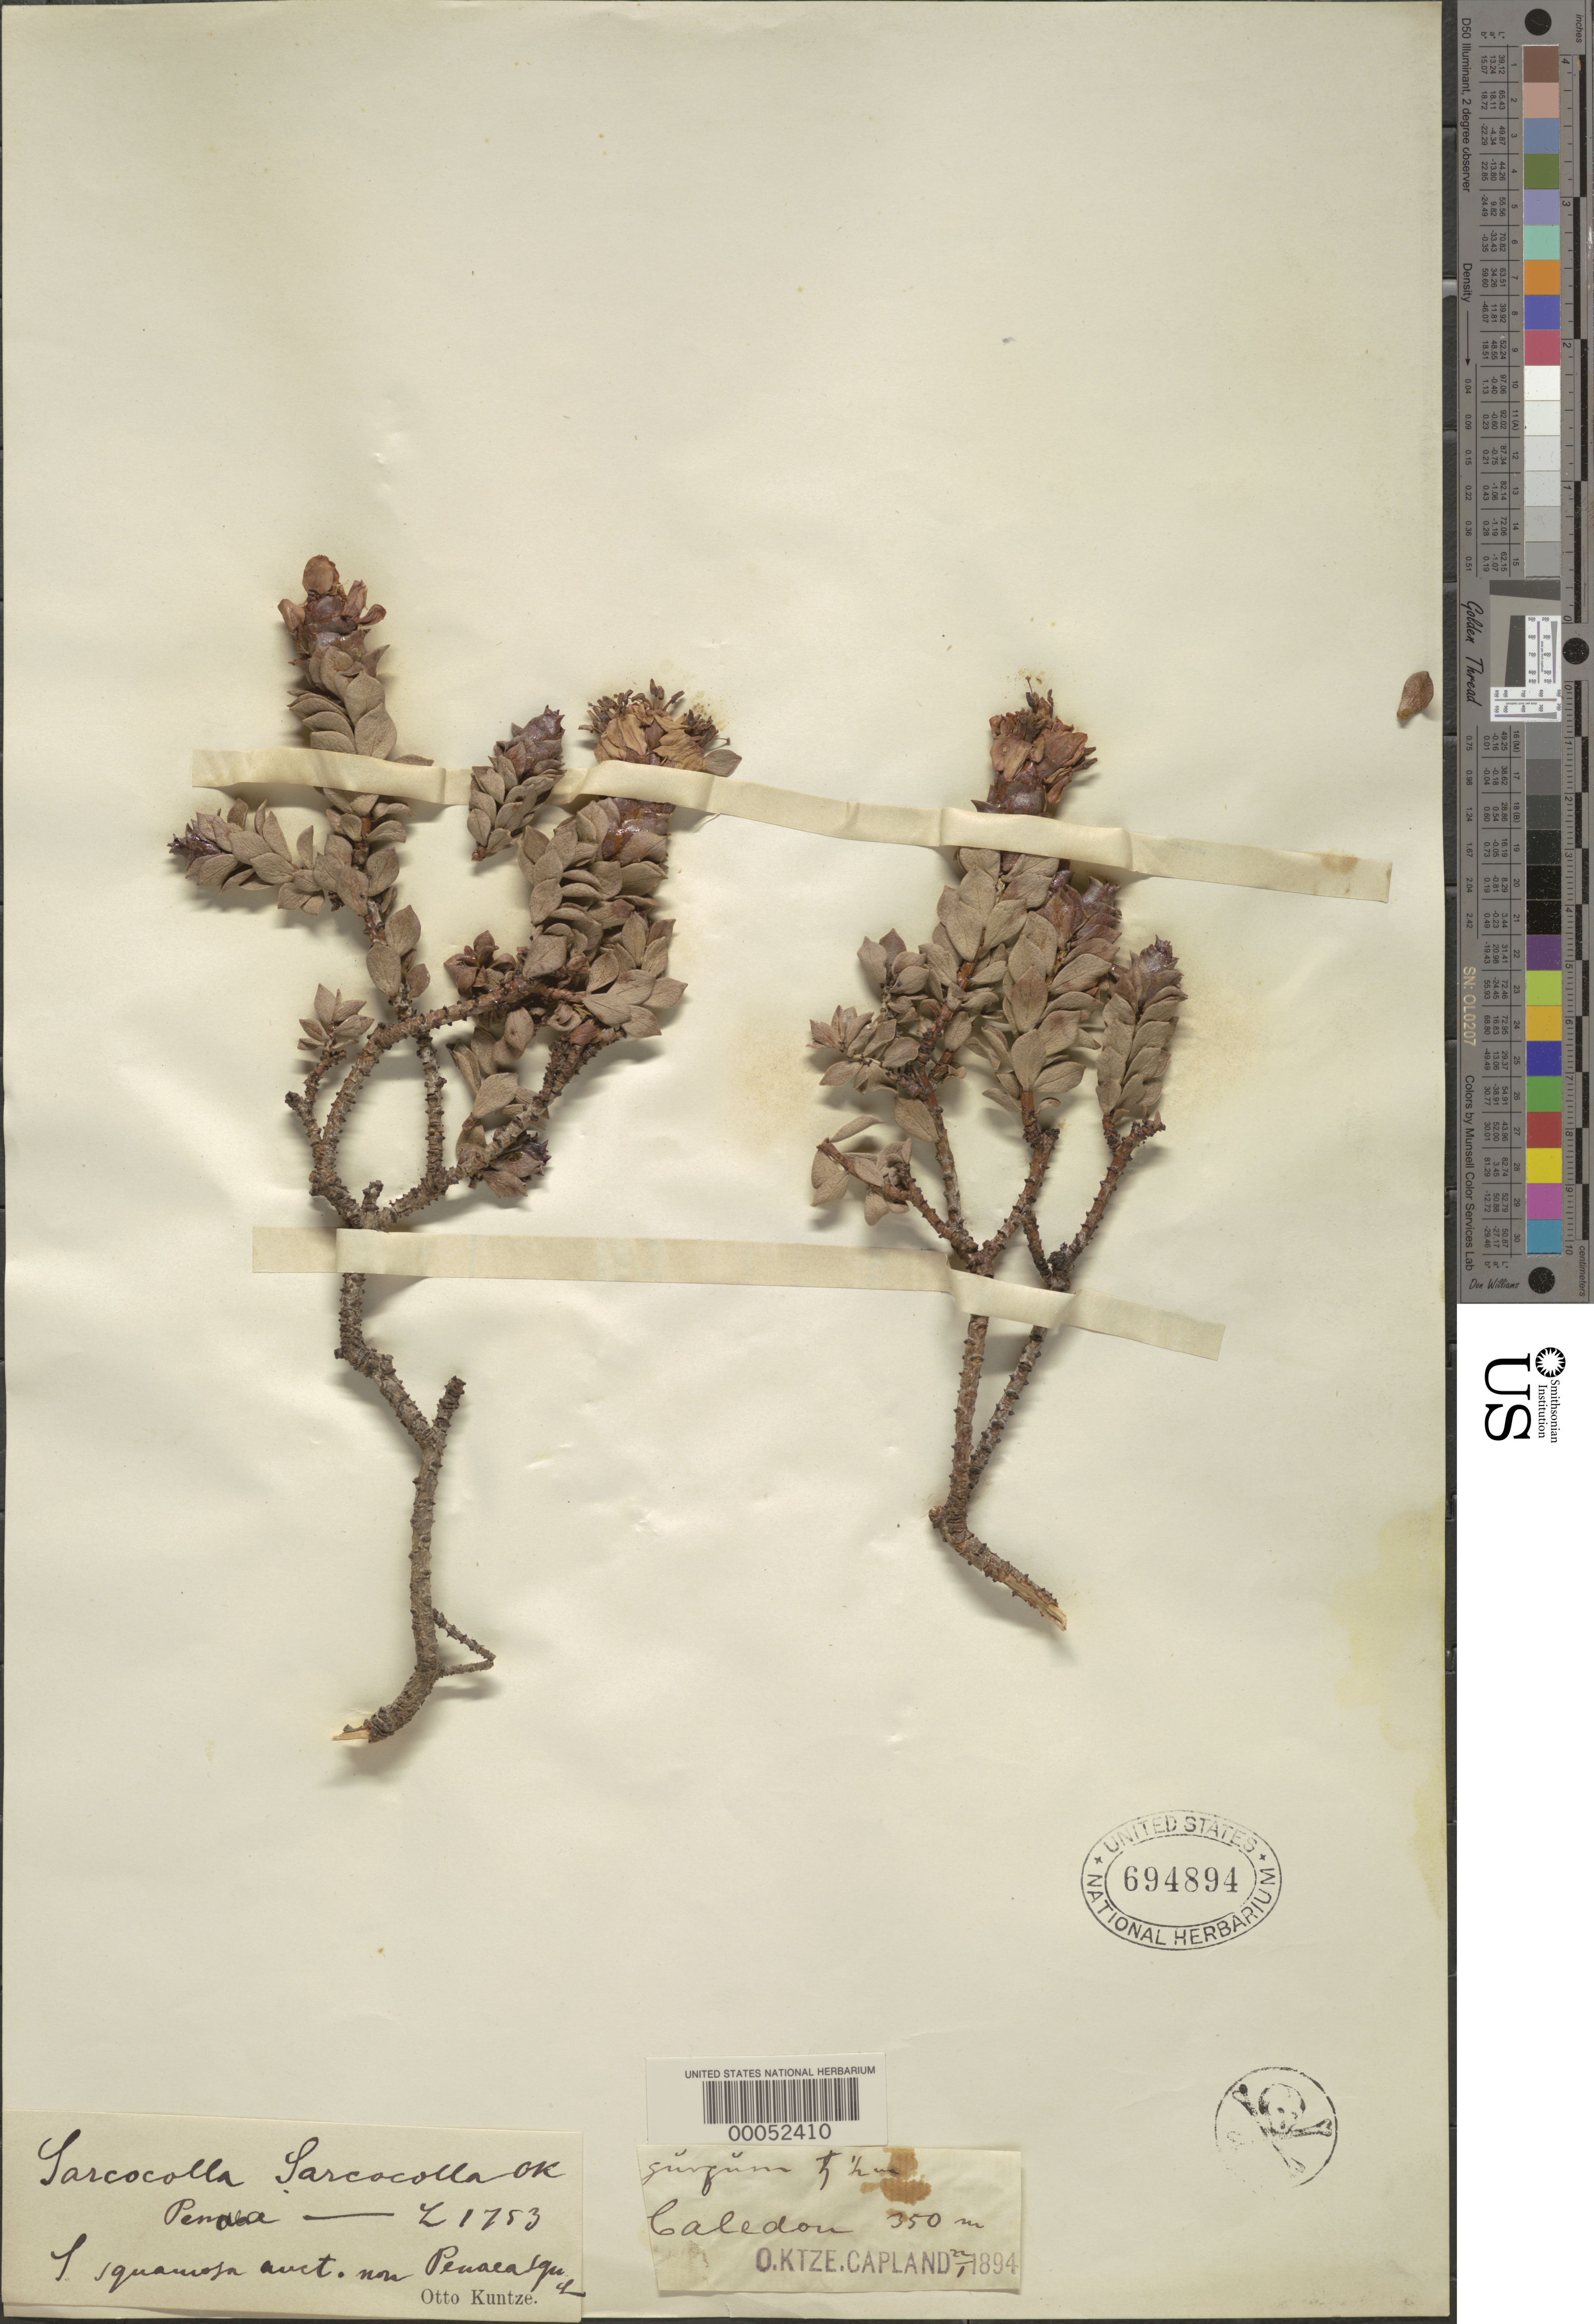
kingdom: Plantae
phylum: Tracheophyta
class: Magnoliopsida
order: Myrtales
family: Penaeaceae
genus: Penaea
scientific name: Penaea sarcocolla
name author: L.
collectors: C.E.O. Kuntze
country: South Africa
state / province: Western Cape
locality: Caledon Div.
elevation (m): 350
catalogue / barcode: US 694894